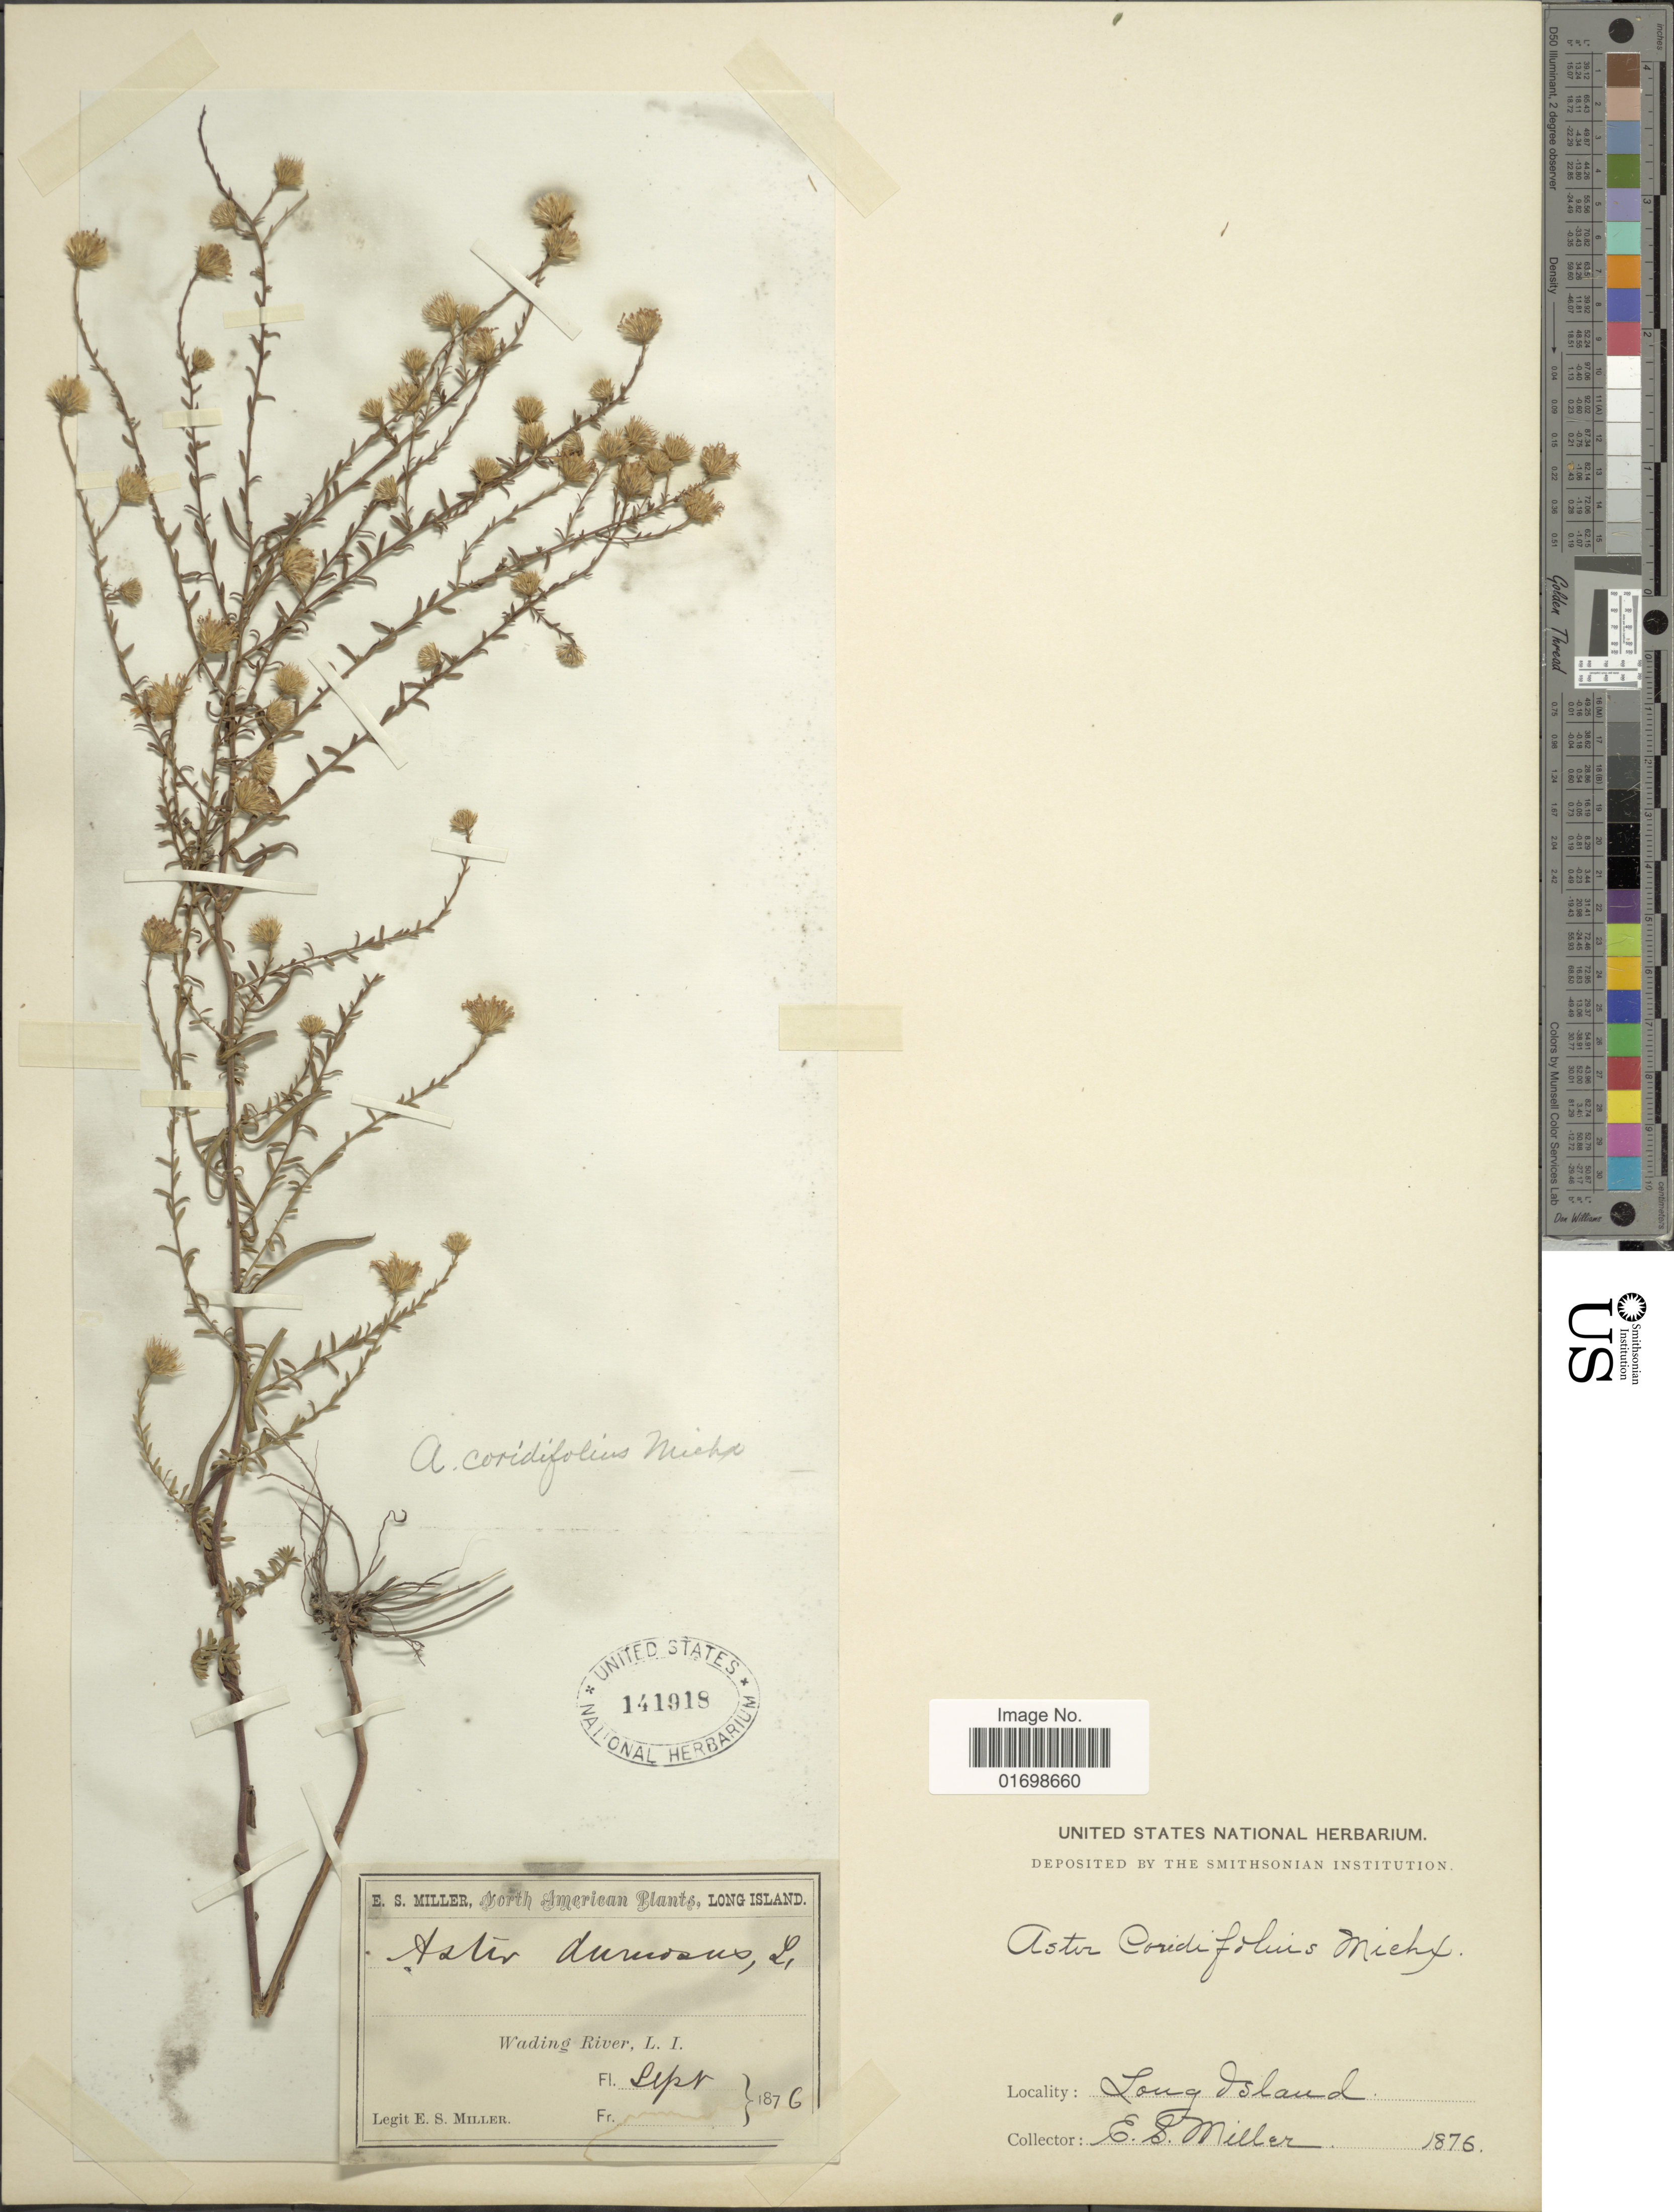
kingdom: Plantae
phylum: Tracheophyta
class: Magnoliopsida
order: Asterales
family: Asteraceae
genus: Symphyotrichum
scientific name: Symphyotrichum dumosum var. coridifolium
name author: (Michx.) Semple et al.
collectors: E. S. Miller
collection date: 1876-09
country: United States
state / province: New York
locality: Wading River,Long island.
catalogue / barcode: US 141918